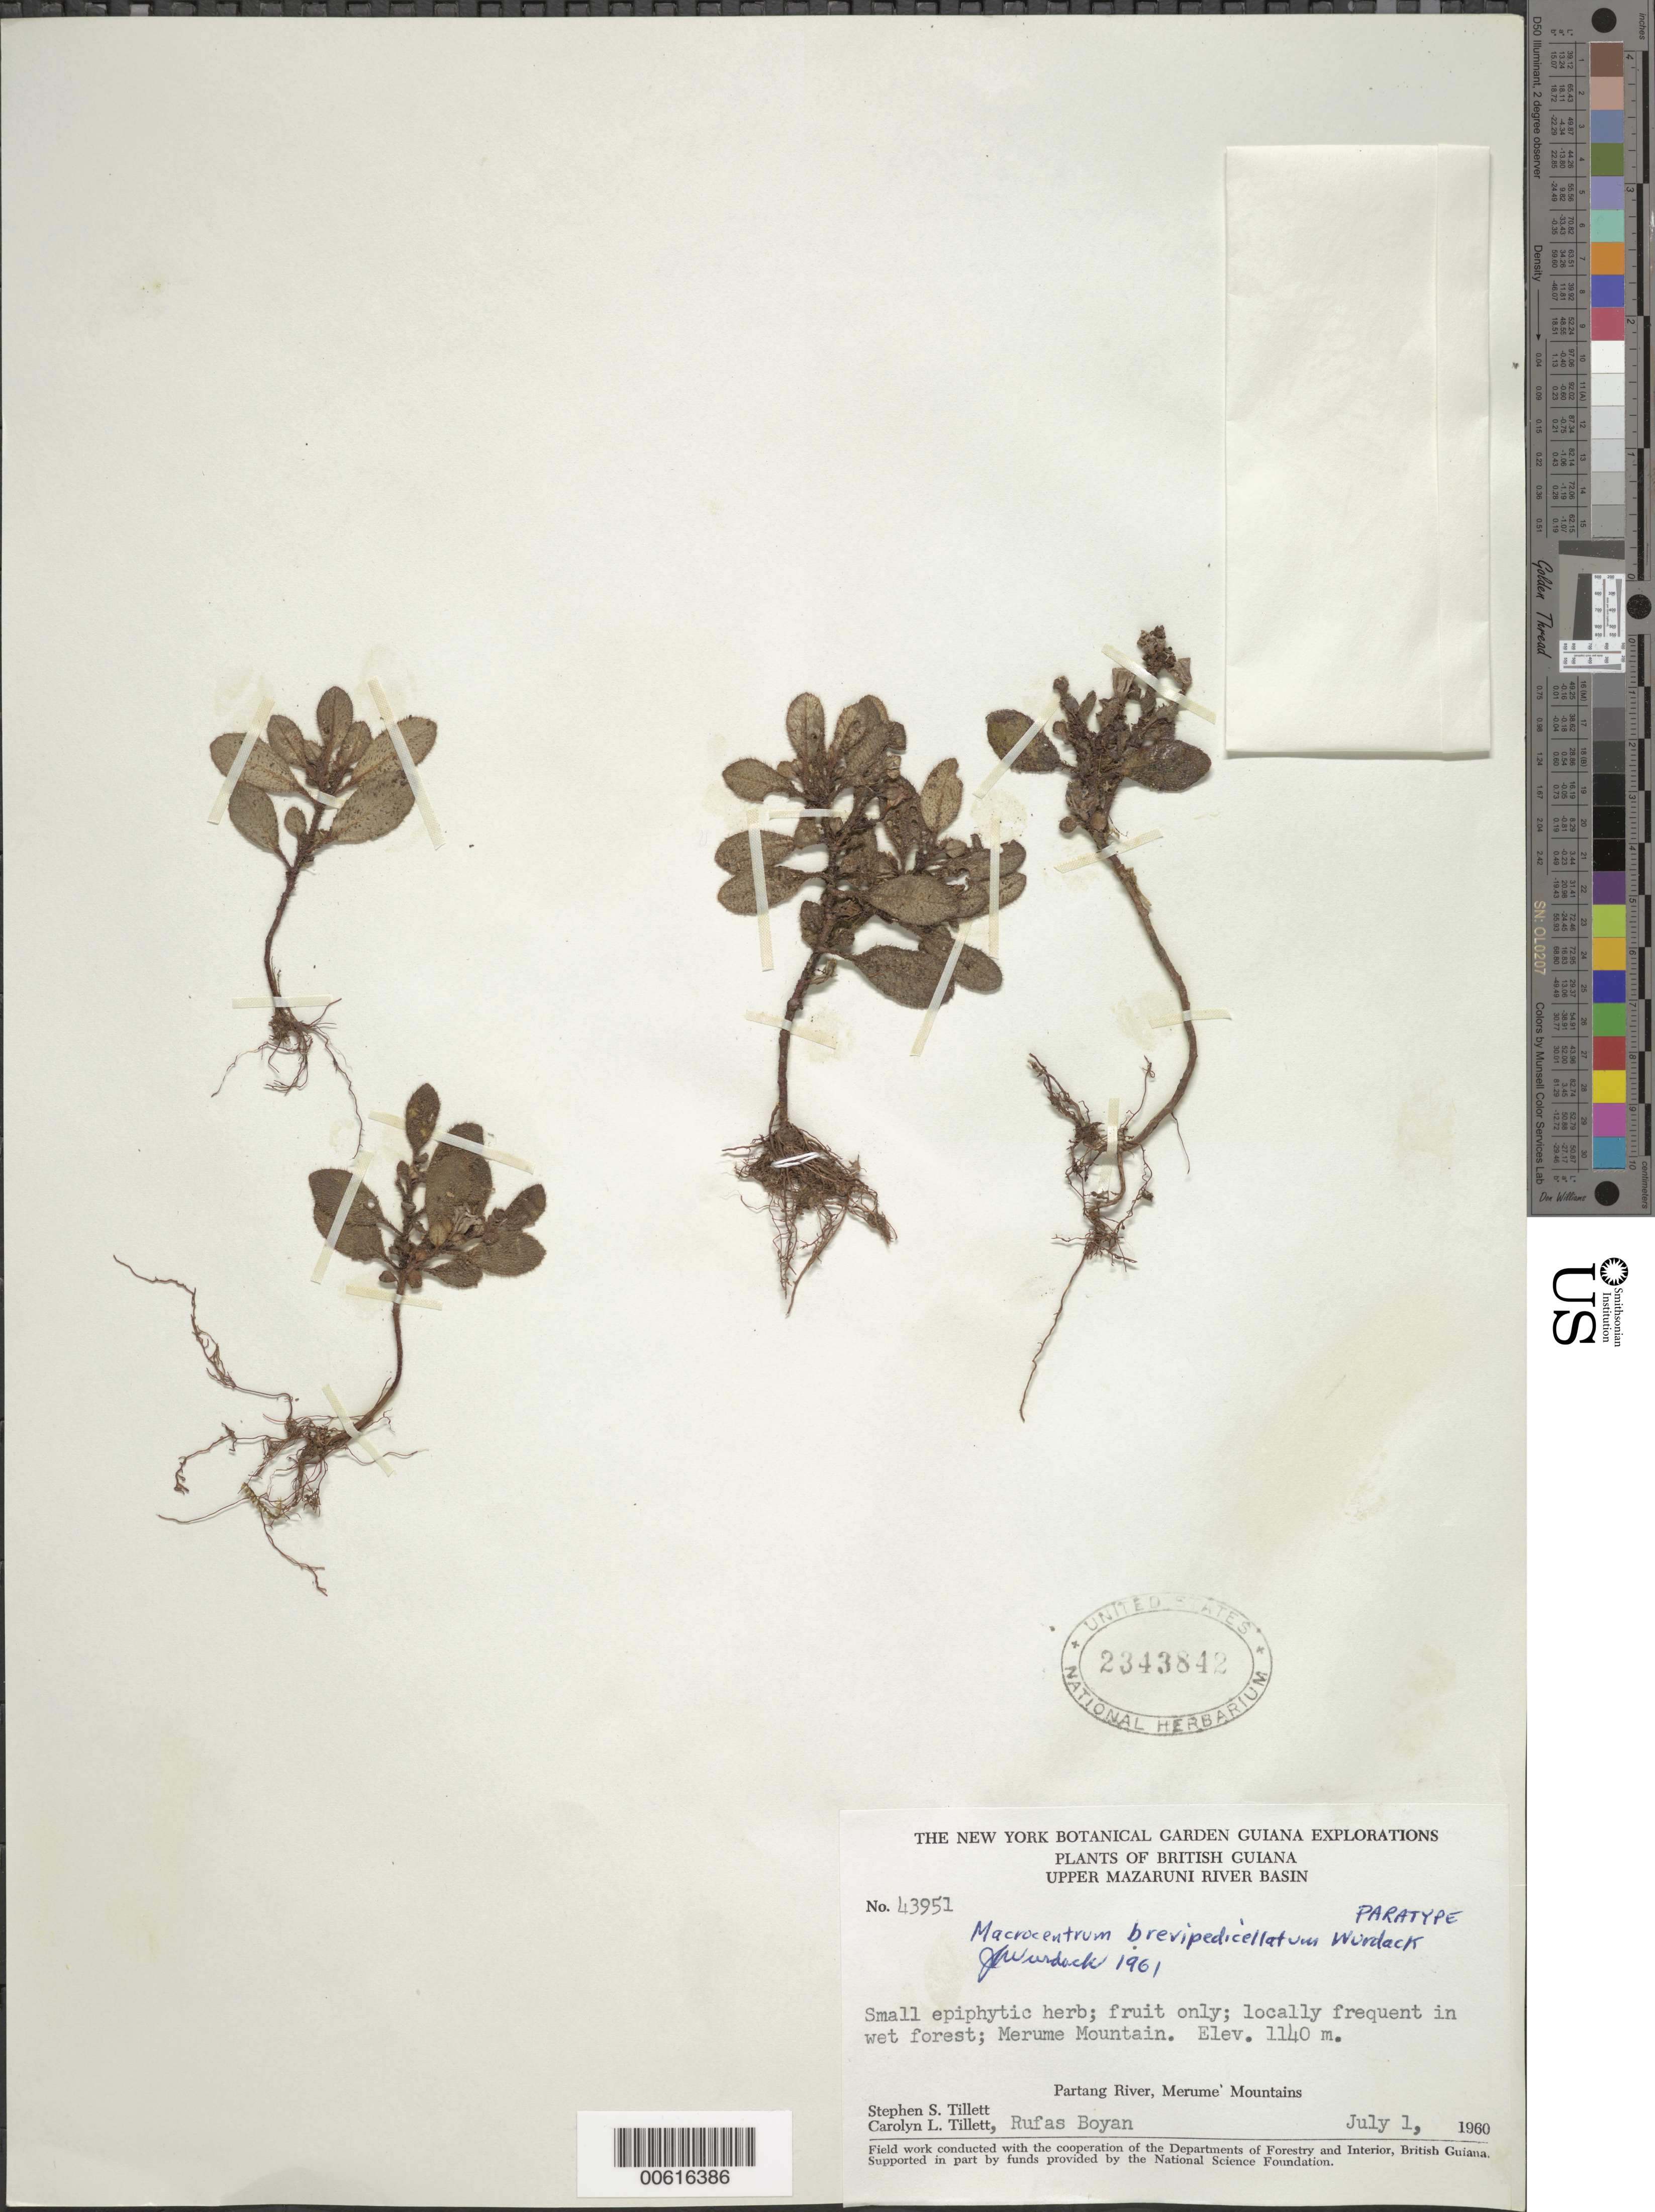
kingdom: Plantae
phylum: Tracheophyta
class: Magnoliopsida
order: Myrtales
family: Melastomataceae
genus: Macrocentrum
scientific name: Macrocentrum brevipedicellatum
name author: Wurdack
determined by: Wurdack, John J., (US), US (UNITED STATES)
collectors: S. S. Tillett, C. L. Tillett & R. Boyan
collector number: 43951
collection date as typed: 1-Jul-60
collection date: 1960-07-01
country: Guyana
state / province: Cuyuni-Mazaruni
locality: Merume Mts., Partang R., upper Mazaruni River Basin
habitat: Wet forest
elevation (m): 1143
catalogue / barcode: US 2343842